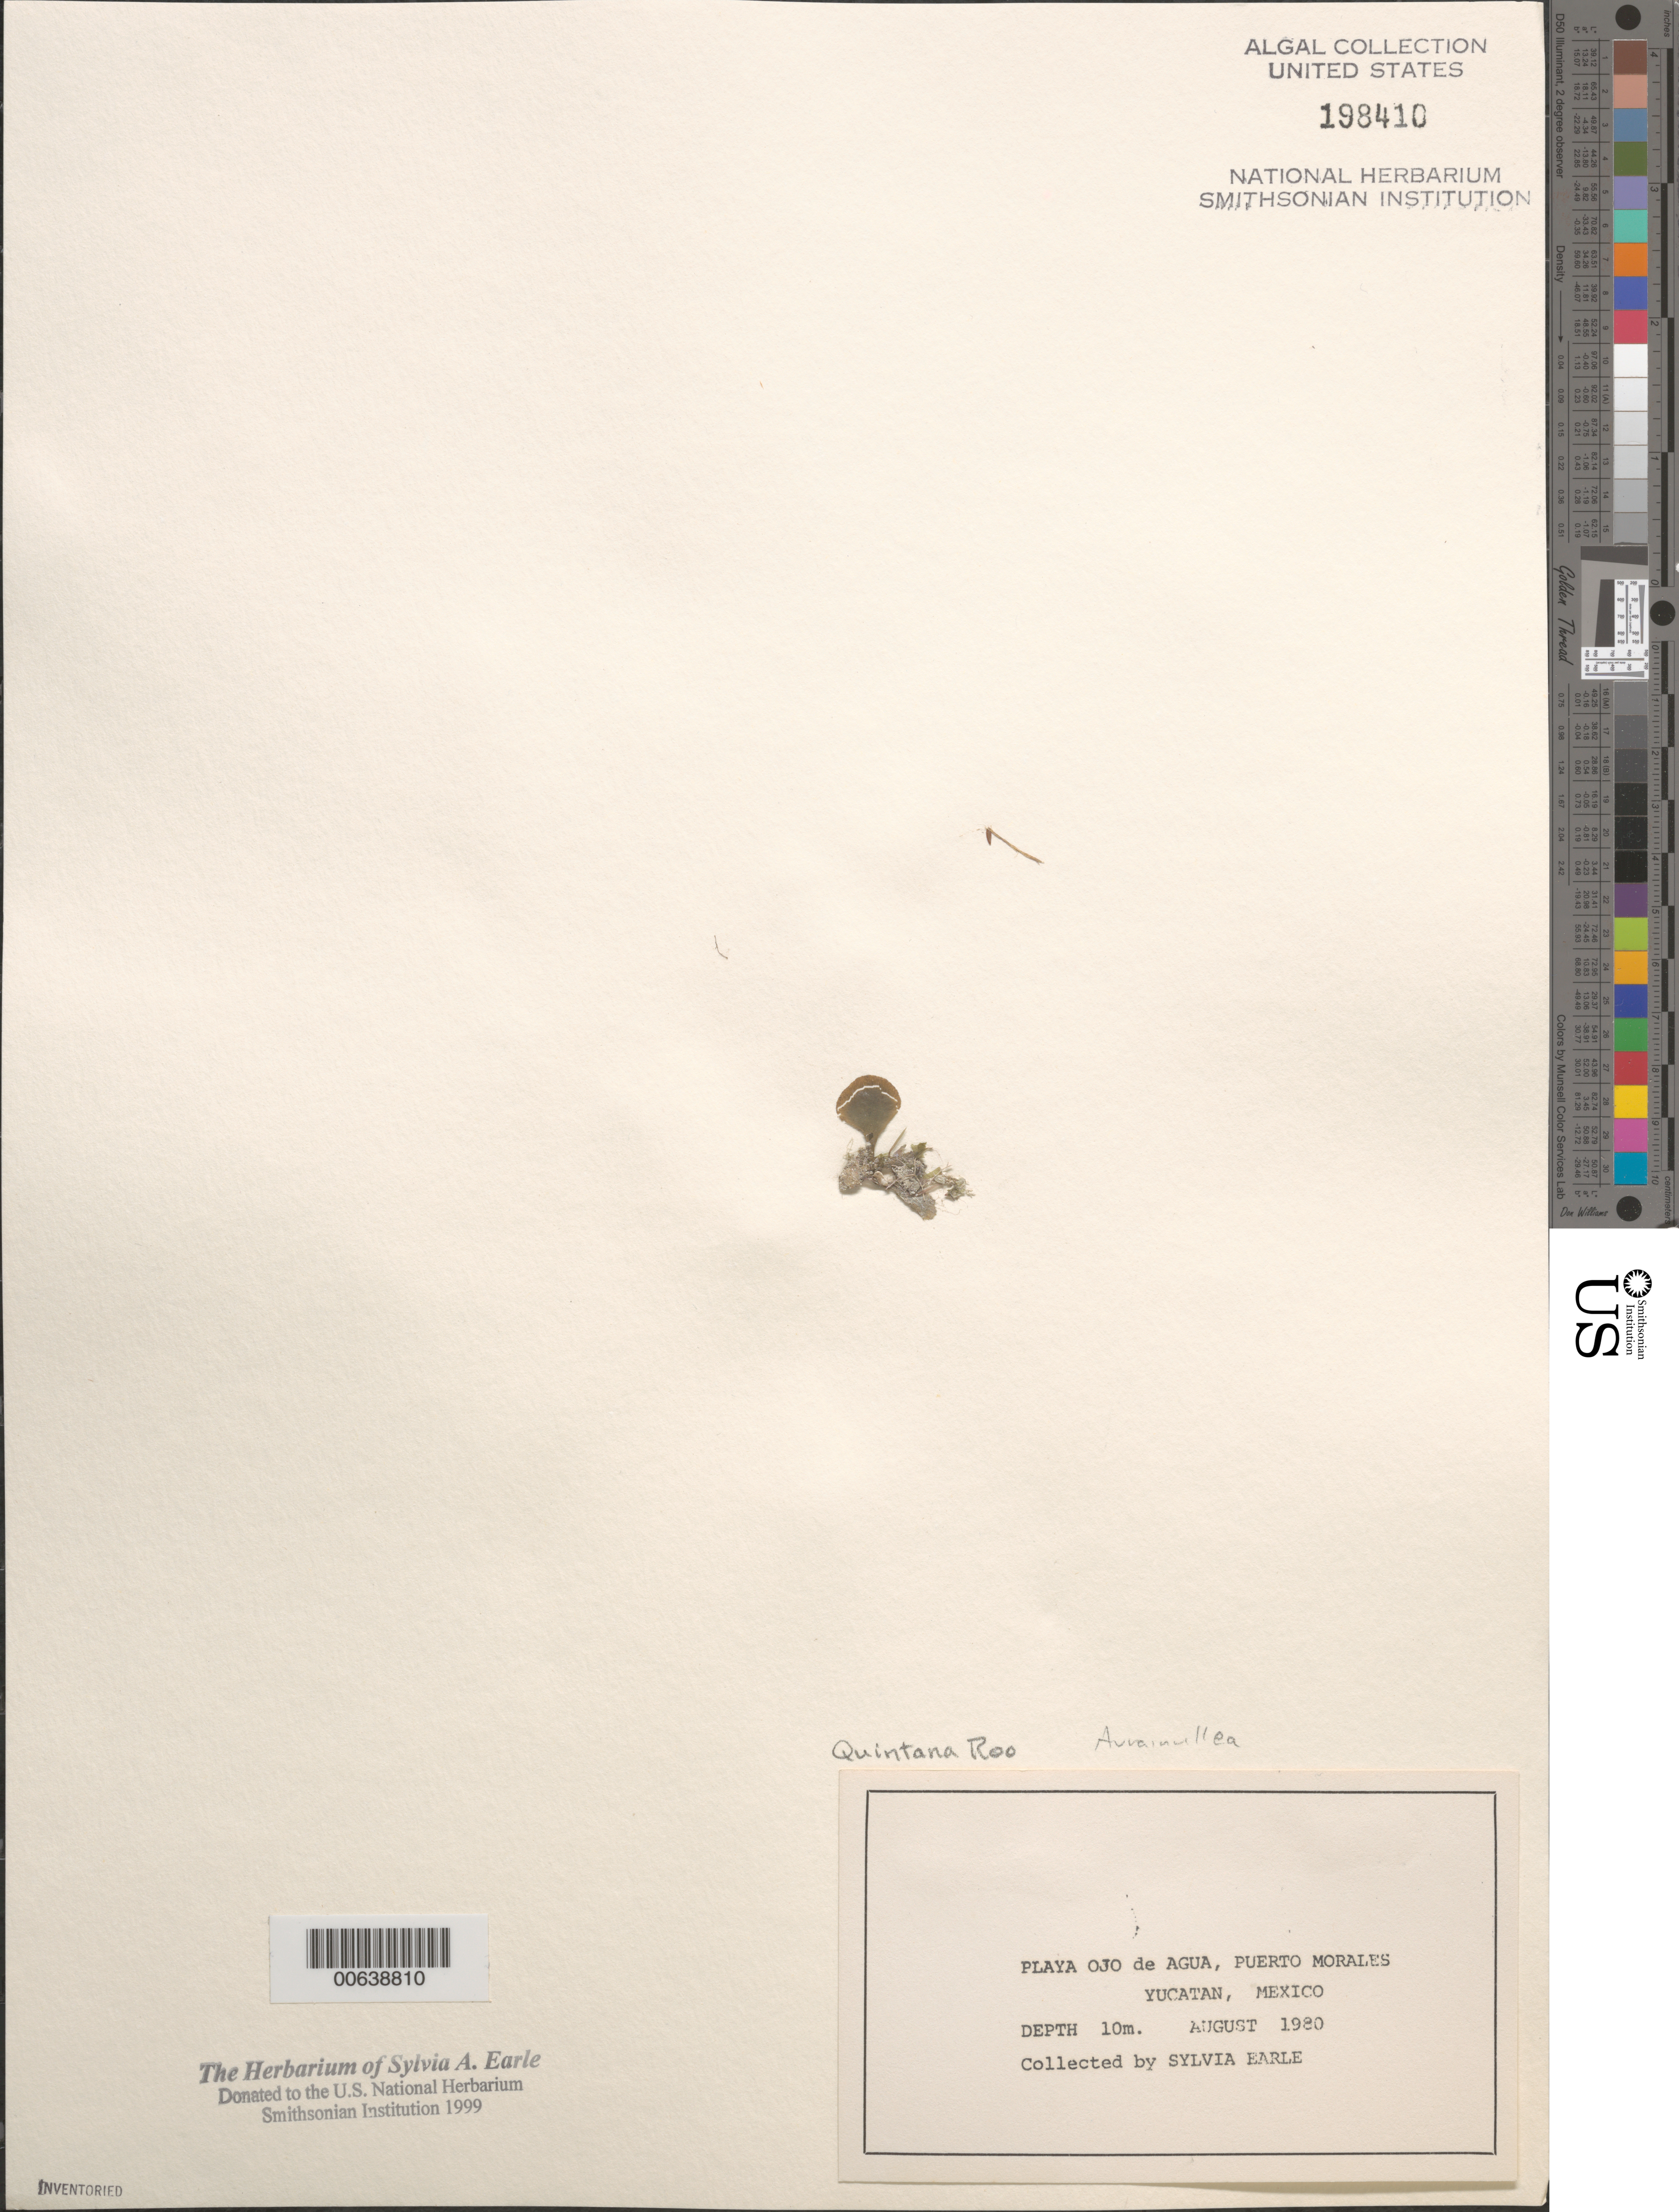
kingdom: Plantae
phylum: Chlorophyta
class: Ulvophyceae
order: Bryopsidales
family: Dichotomosiphonaceae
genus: Avrainvillea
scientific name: Avrainvillea sp.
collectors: S. A. Earle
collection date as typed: Aug 1980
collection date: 1980-08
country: Mexico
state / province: Quintana Roo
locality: Playa Ojo de Agua, Puerto Morales, Yucatan Peninsula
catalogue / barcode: US 198410